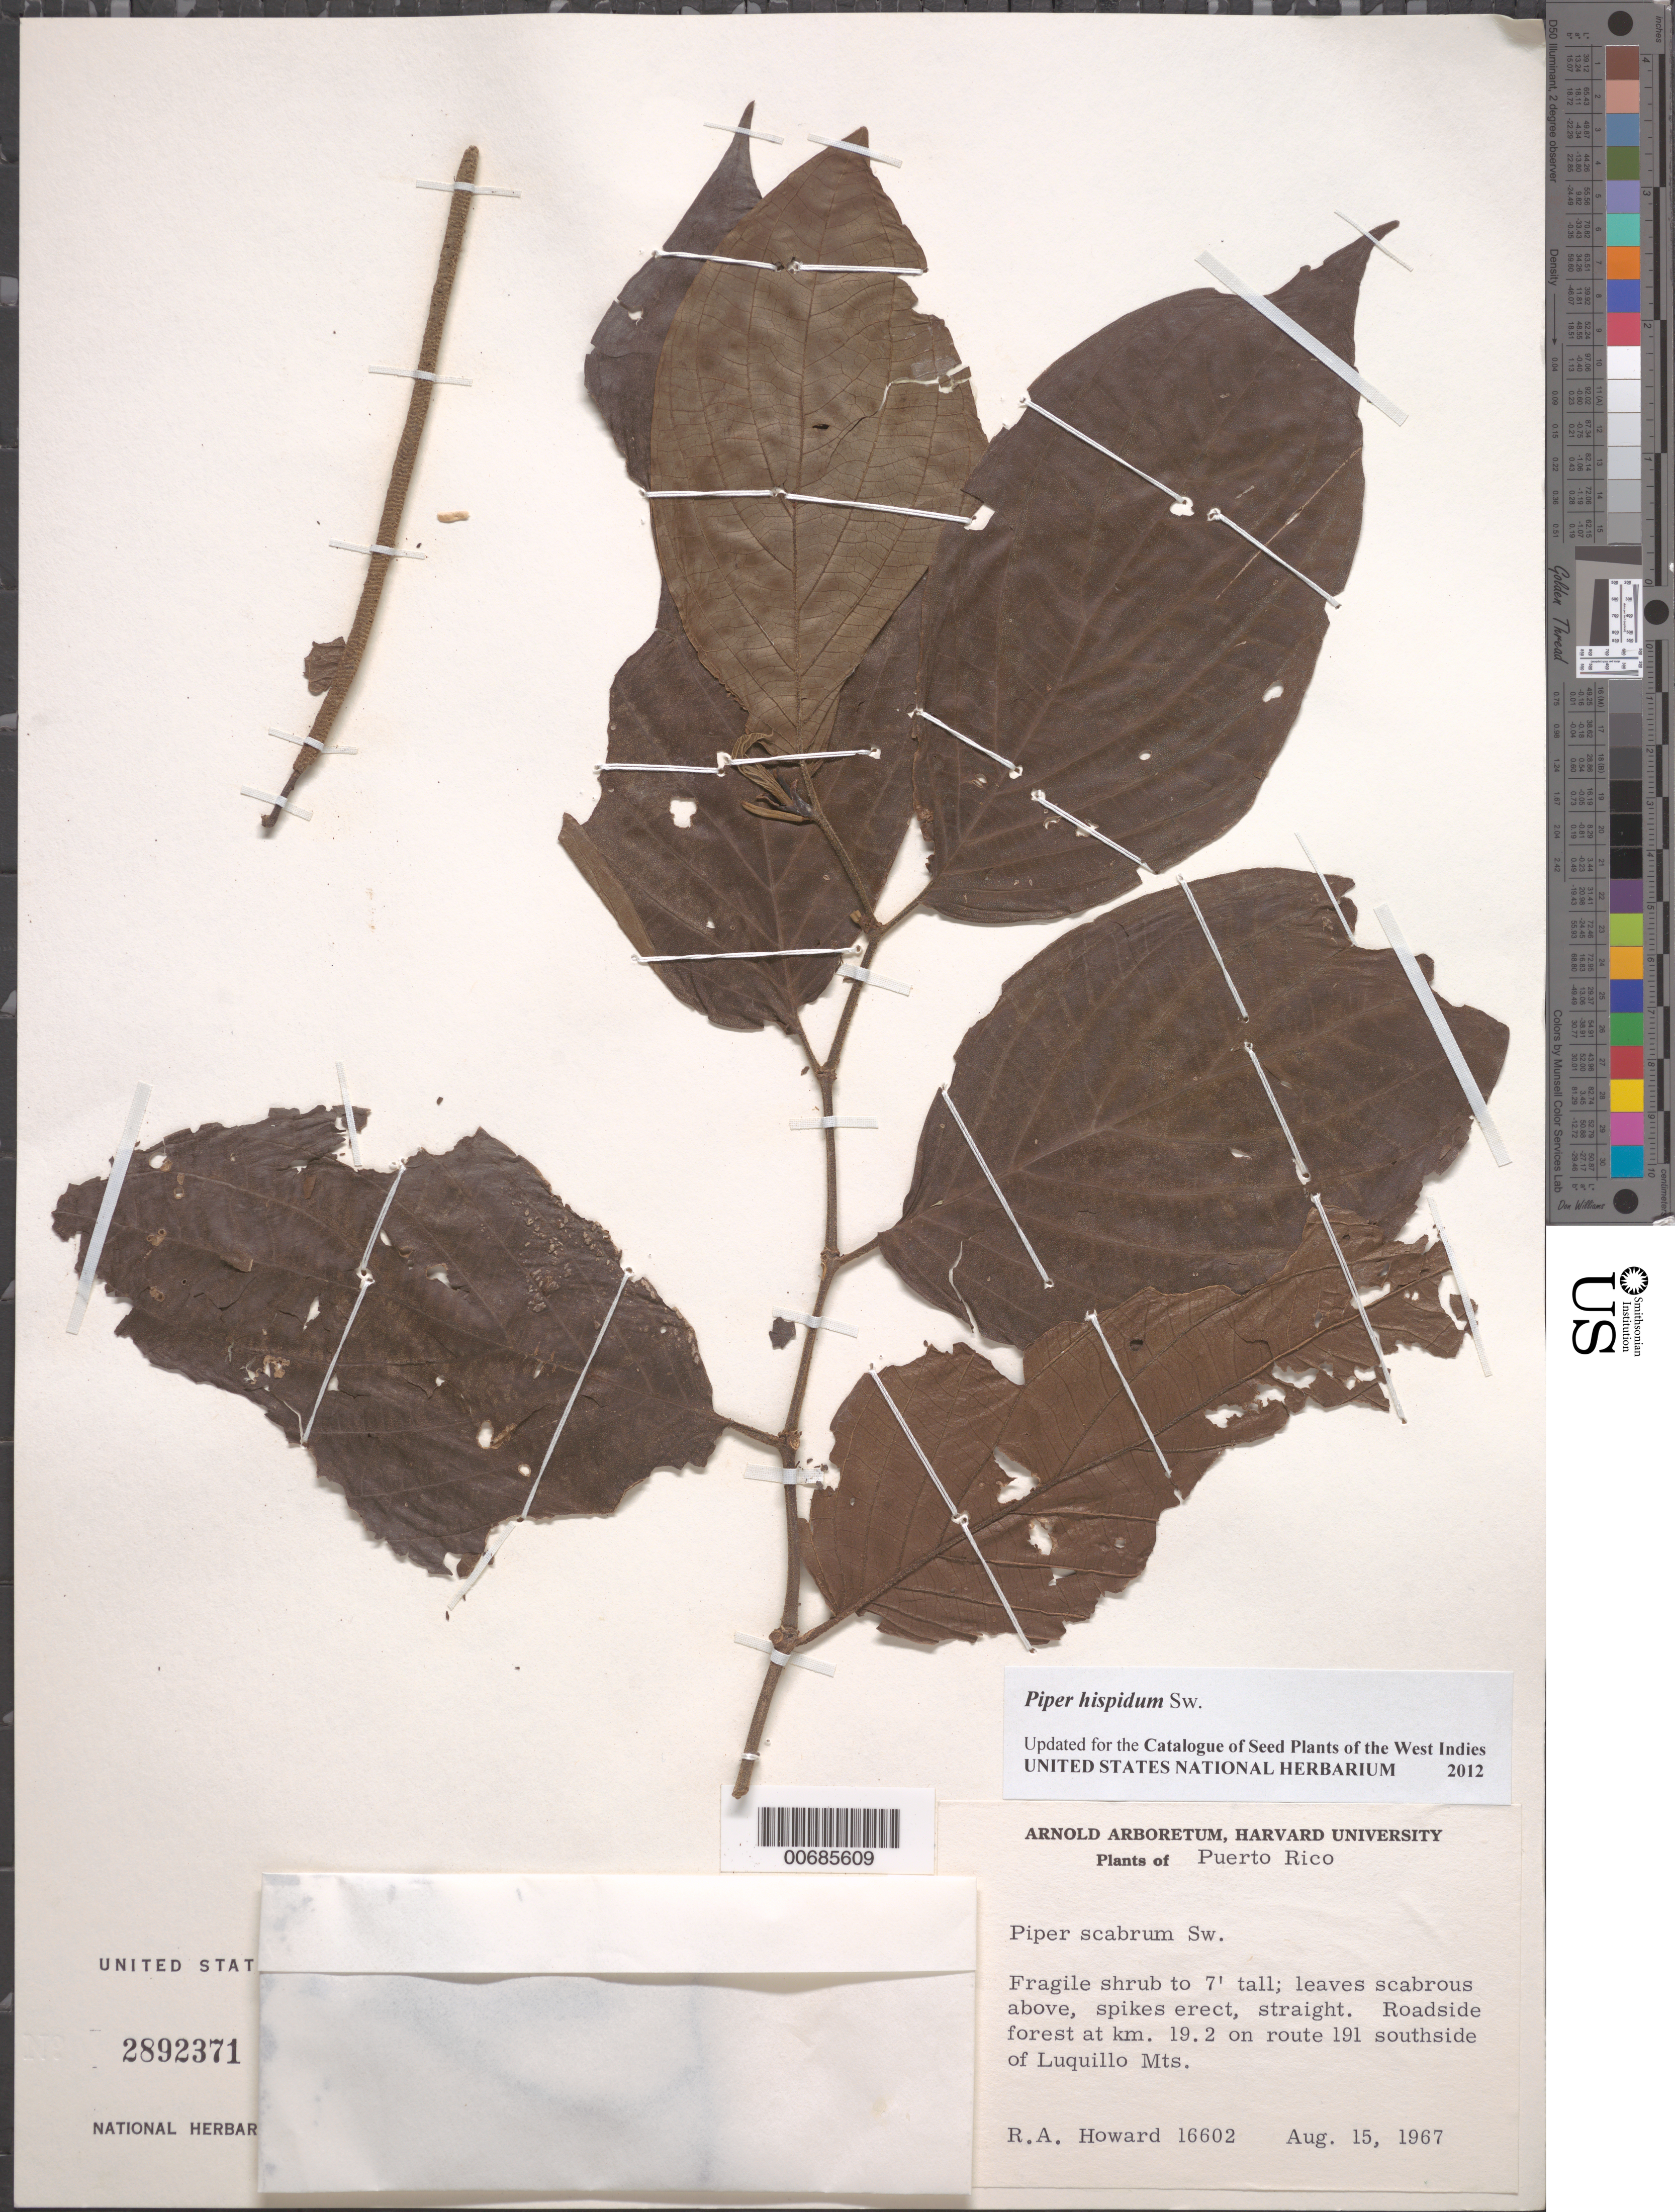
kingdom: Plantae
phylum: Tracheophyta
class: Magnoliopsida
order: Piperales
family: Piperaceae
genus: Piper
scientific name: Piper scabrum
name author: Sw.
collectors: R. A. Howard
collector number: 16602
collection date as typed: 15 Aug 1967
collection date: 1967-08-15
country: Puerto Rico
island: Greater Antilles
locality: Roadside forest at km. 19.2 on route 191 southside of Luquillo Mts.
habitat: Roadside Forest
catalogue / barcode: US 2892371